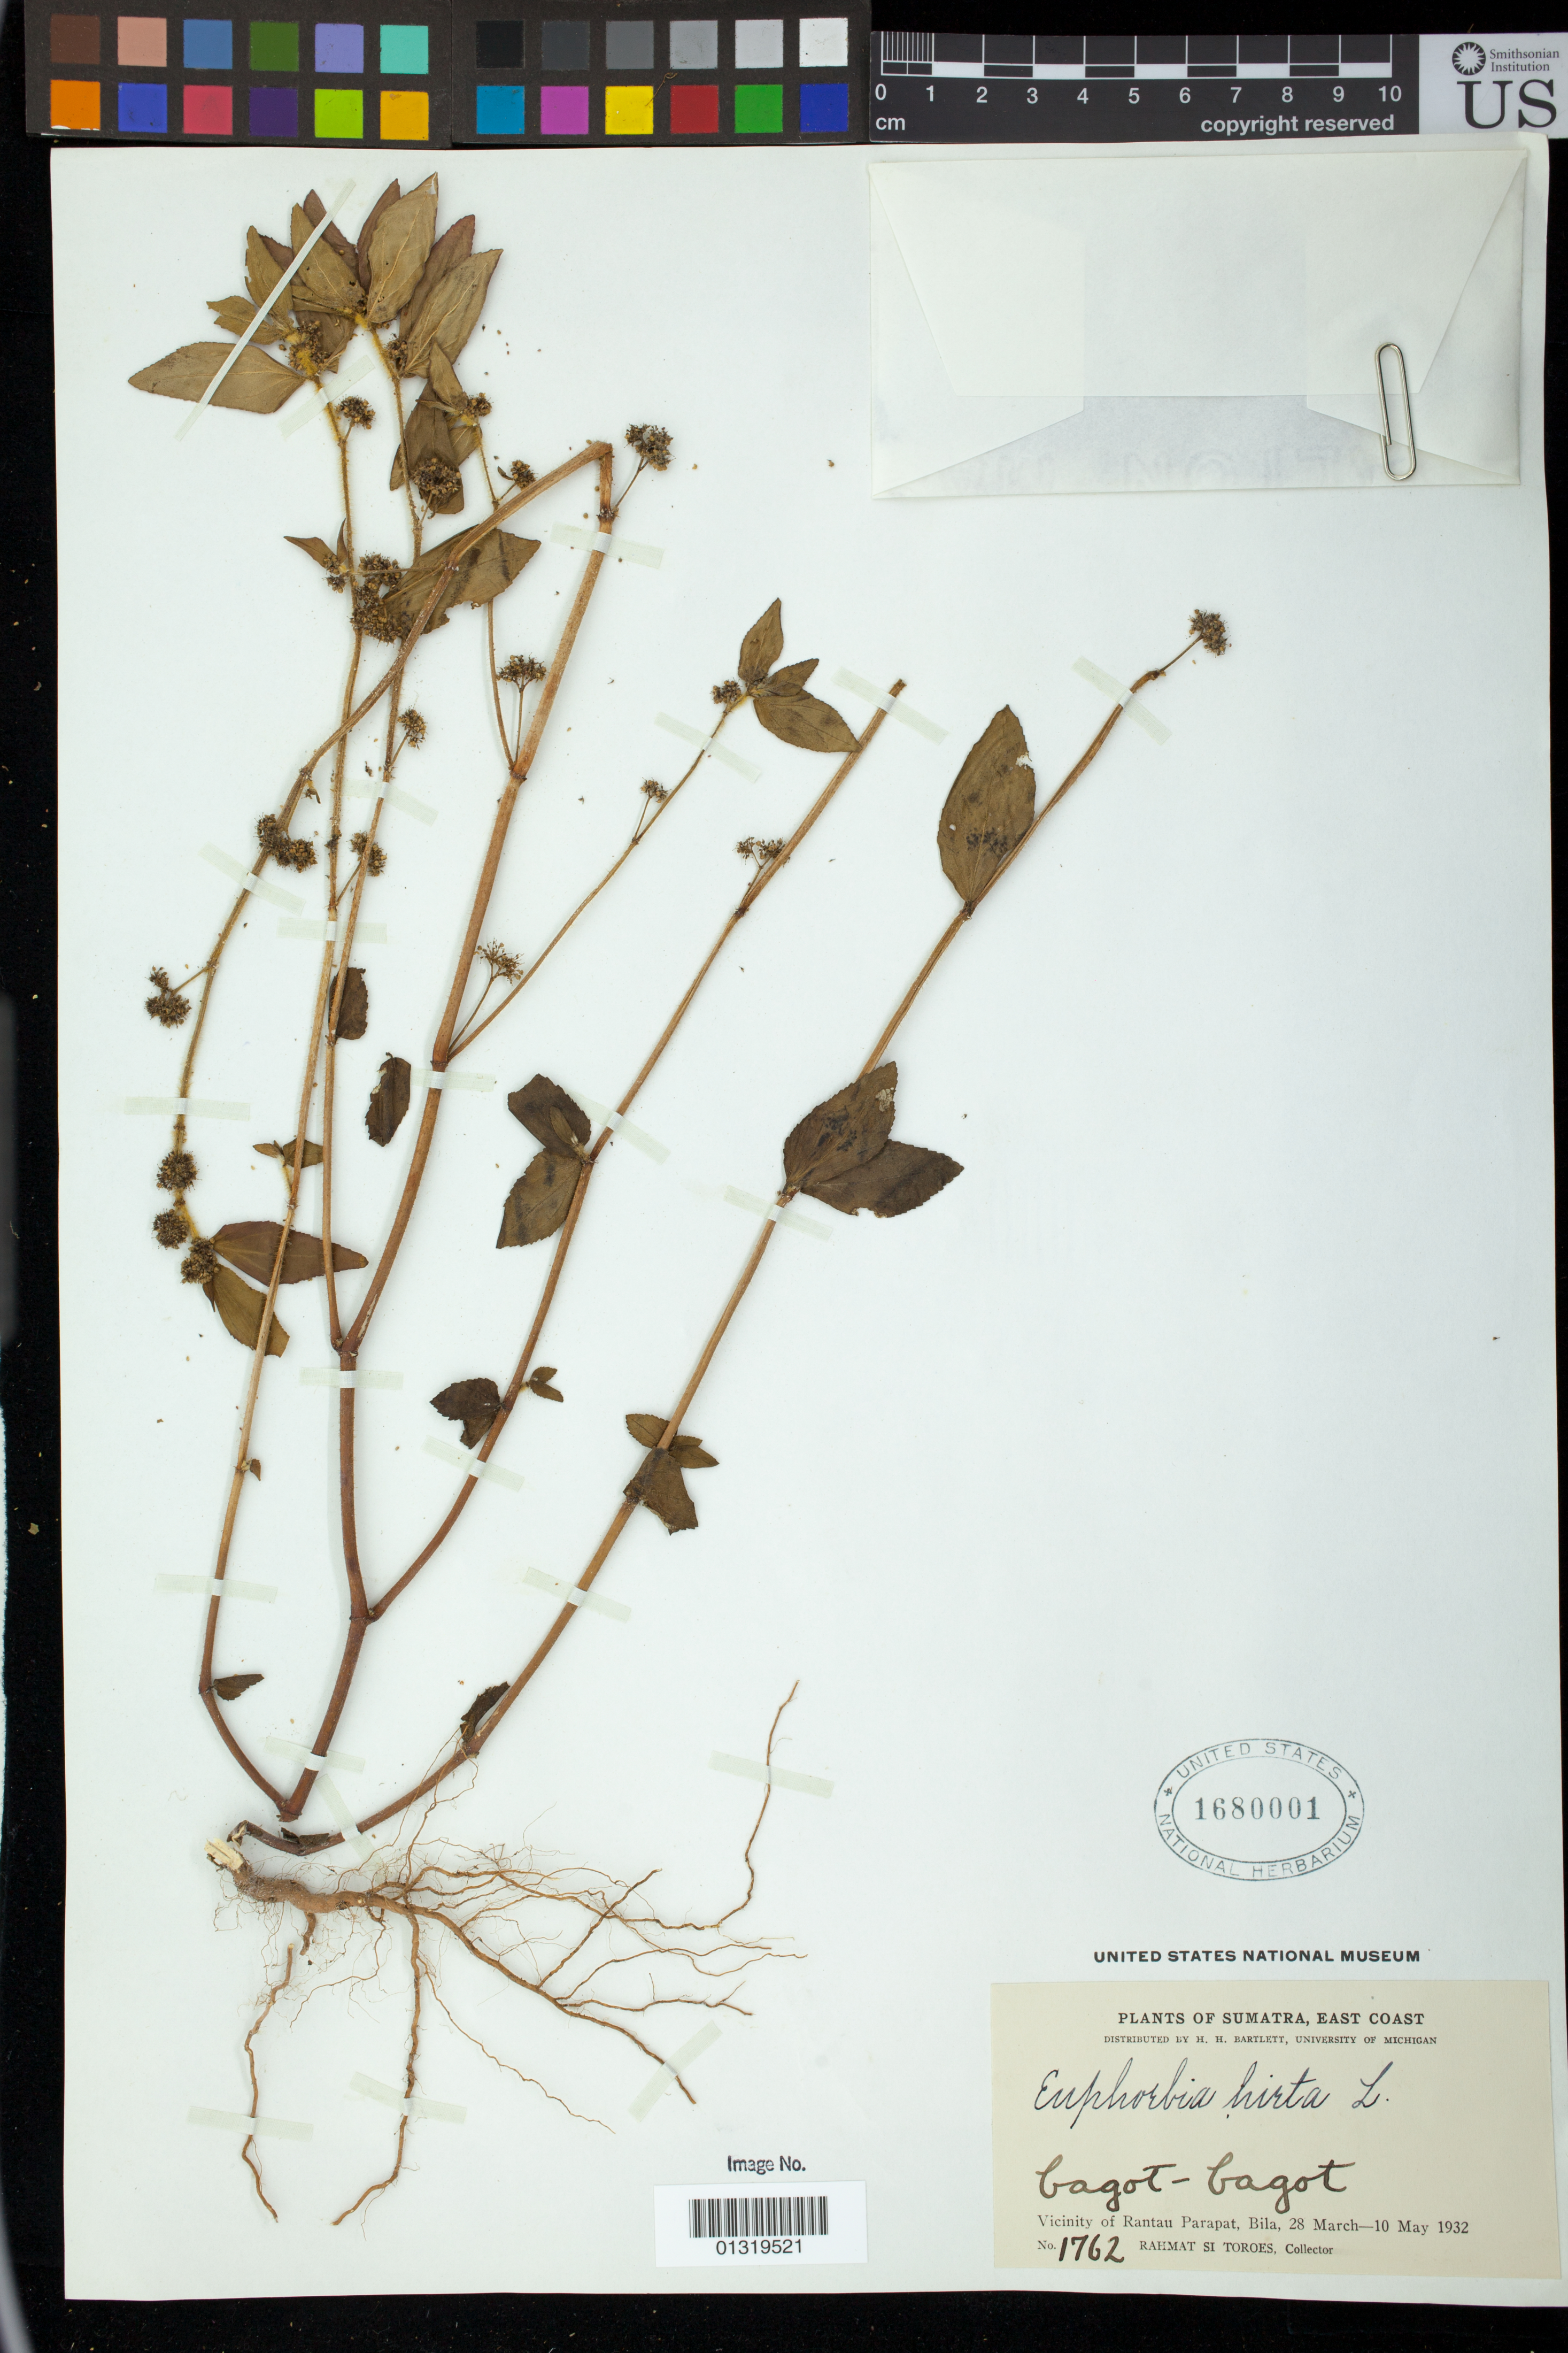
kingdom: Plantae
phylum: Tracheophyta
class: Magnoliopsida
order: Malpighiales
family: Euphorbiaceae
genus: Euphorbia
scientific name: Euphorbia hirta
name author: L.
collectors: Rahmat Si Boeea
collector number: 1762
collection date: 1932-03-28/1932-05-10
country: Indonesia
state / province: Sumatra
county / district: Sumatera Utara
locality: Vicinity of Rantau Parapat [Rantau Prapat], Bila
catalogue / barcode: US 1680001